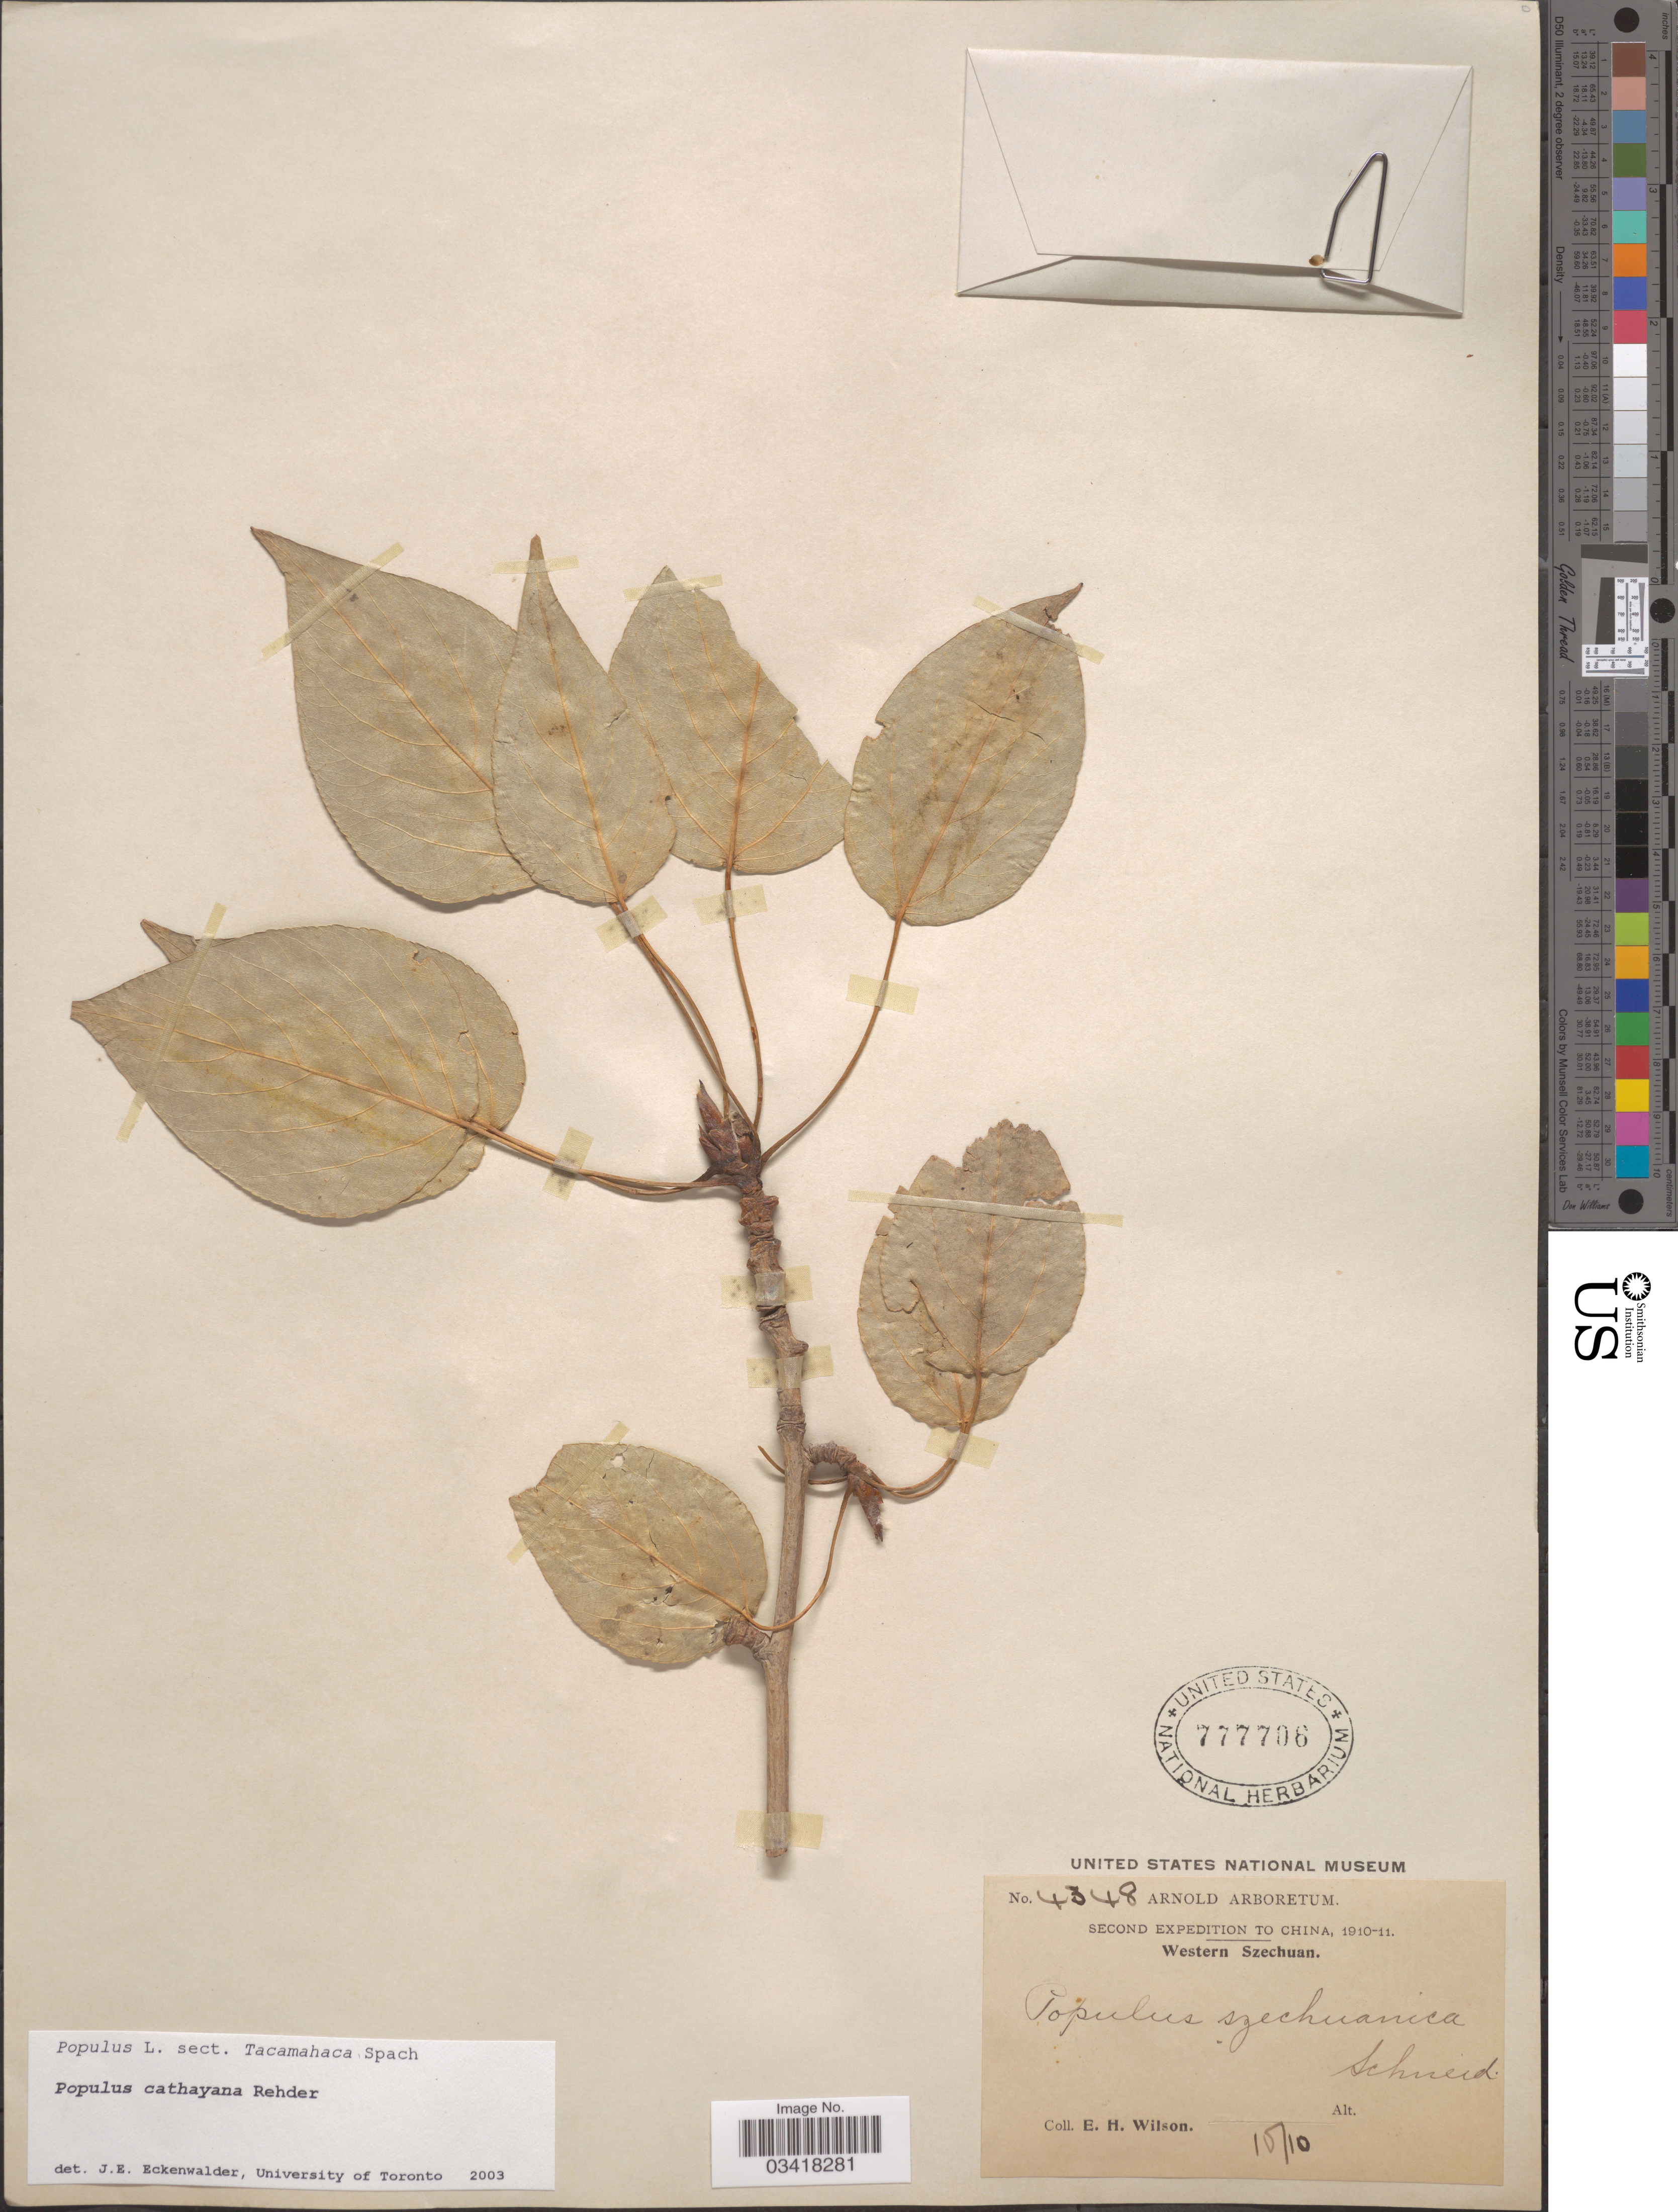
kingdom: Plantae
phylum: Tracheophyta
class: Magnoliopsida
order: Malpighiales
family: Salicaceae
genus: Populus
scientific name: Populus cathayana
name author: Rehder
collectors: E. Wilson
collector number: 4348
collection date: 1910-10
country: China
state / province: Sichuan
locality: Western Szechuan.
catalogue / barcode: US 777706